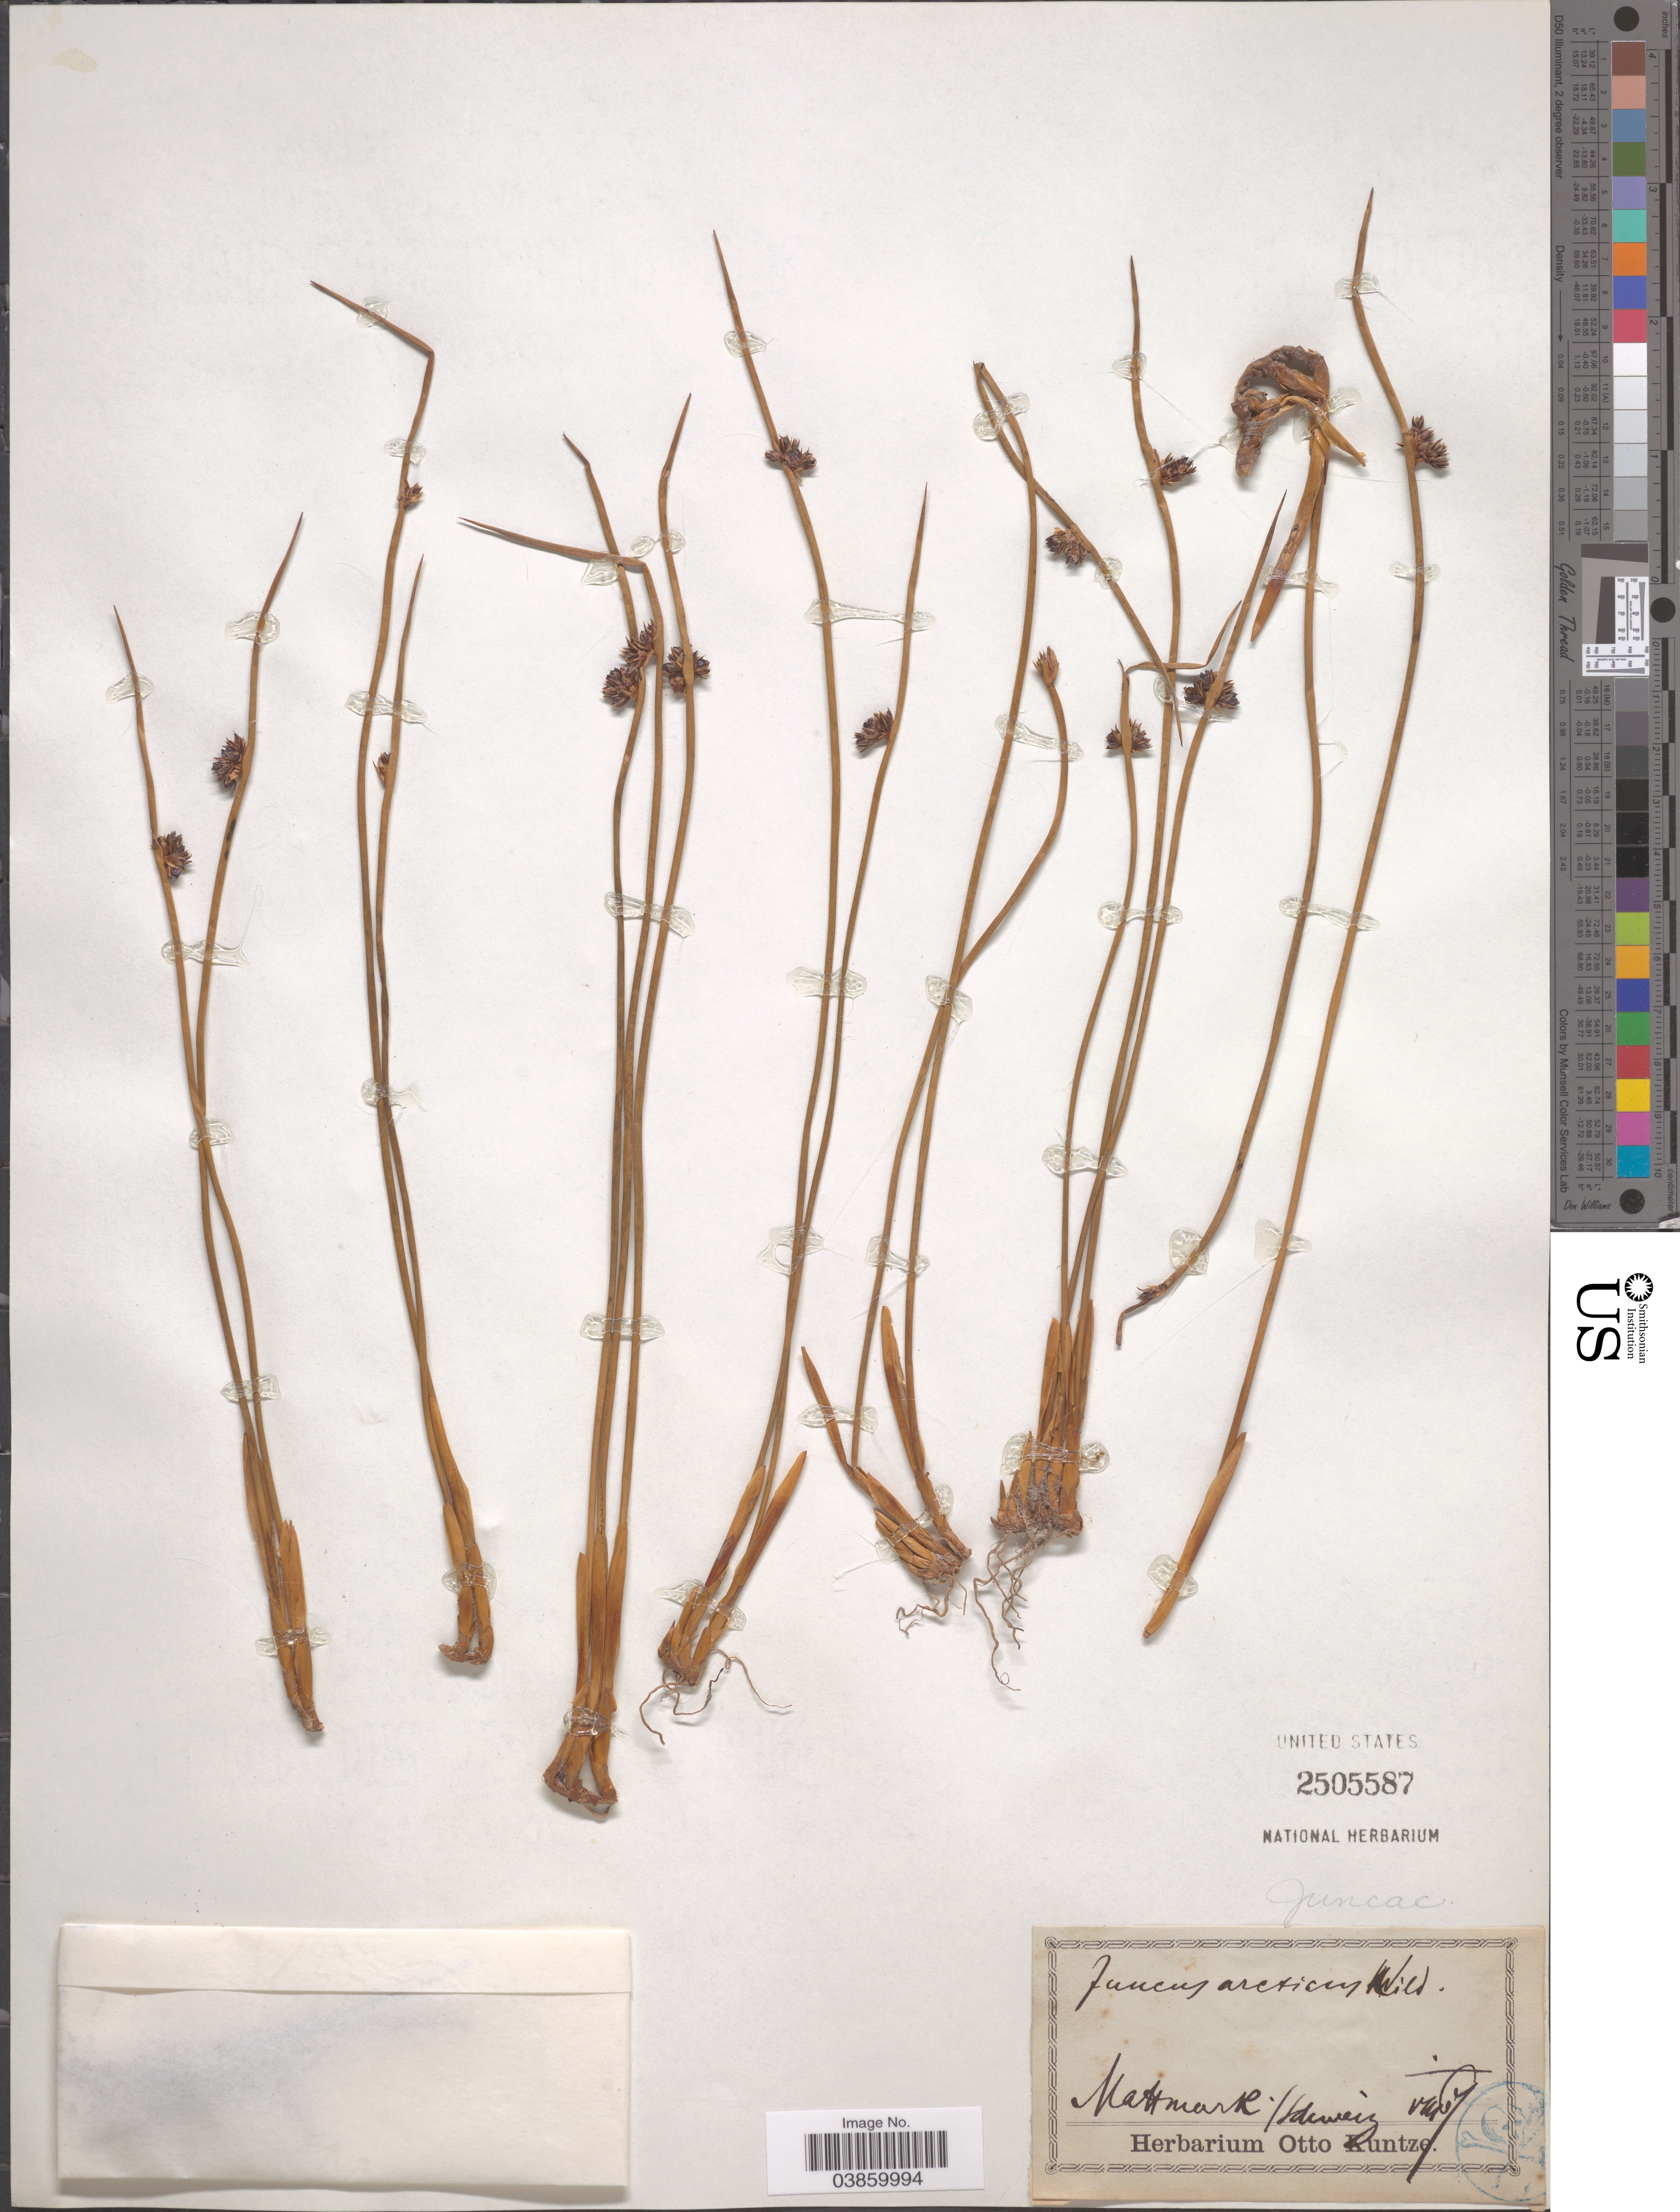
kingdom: Plantae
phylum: Tracheophyta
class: Liliopsida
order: Poales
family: Juncaceae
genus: Juncus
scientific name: Juncus arcticus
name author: Willd.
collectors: ex herb. Otto Kuntze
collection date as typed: Transcribed d/m/y: /8/67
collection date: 1867-08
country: Switzerland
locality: Mattmark/ Schweiz.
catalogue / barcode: US 2505587